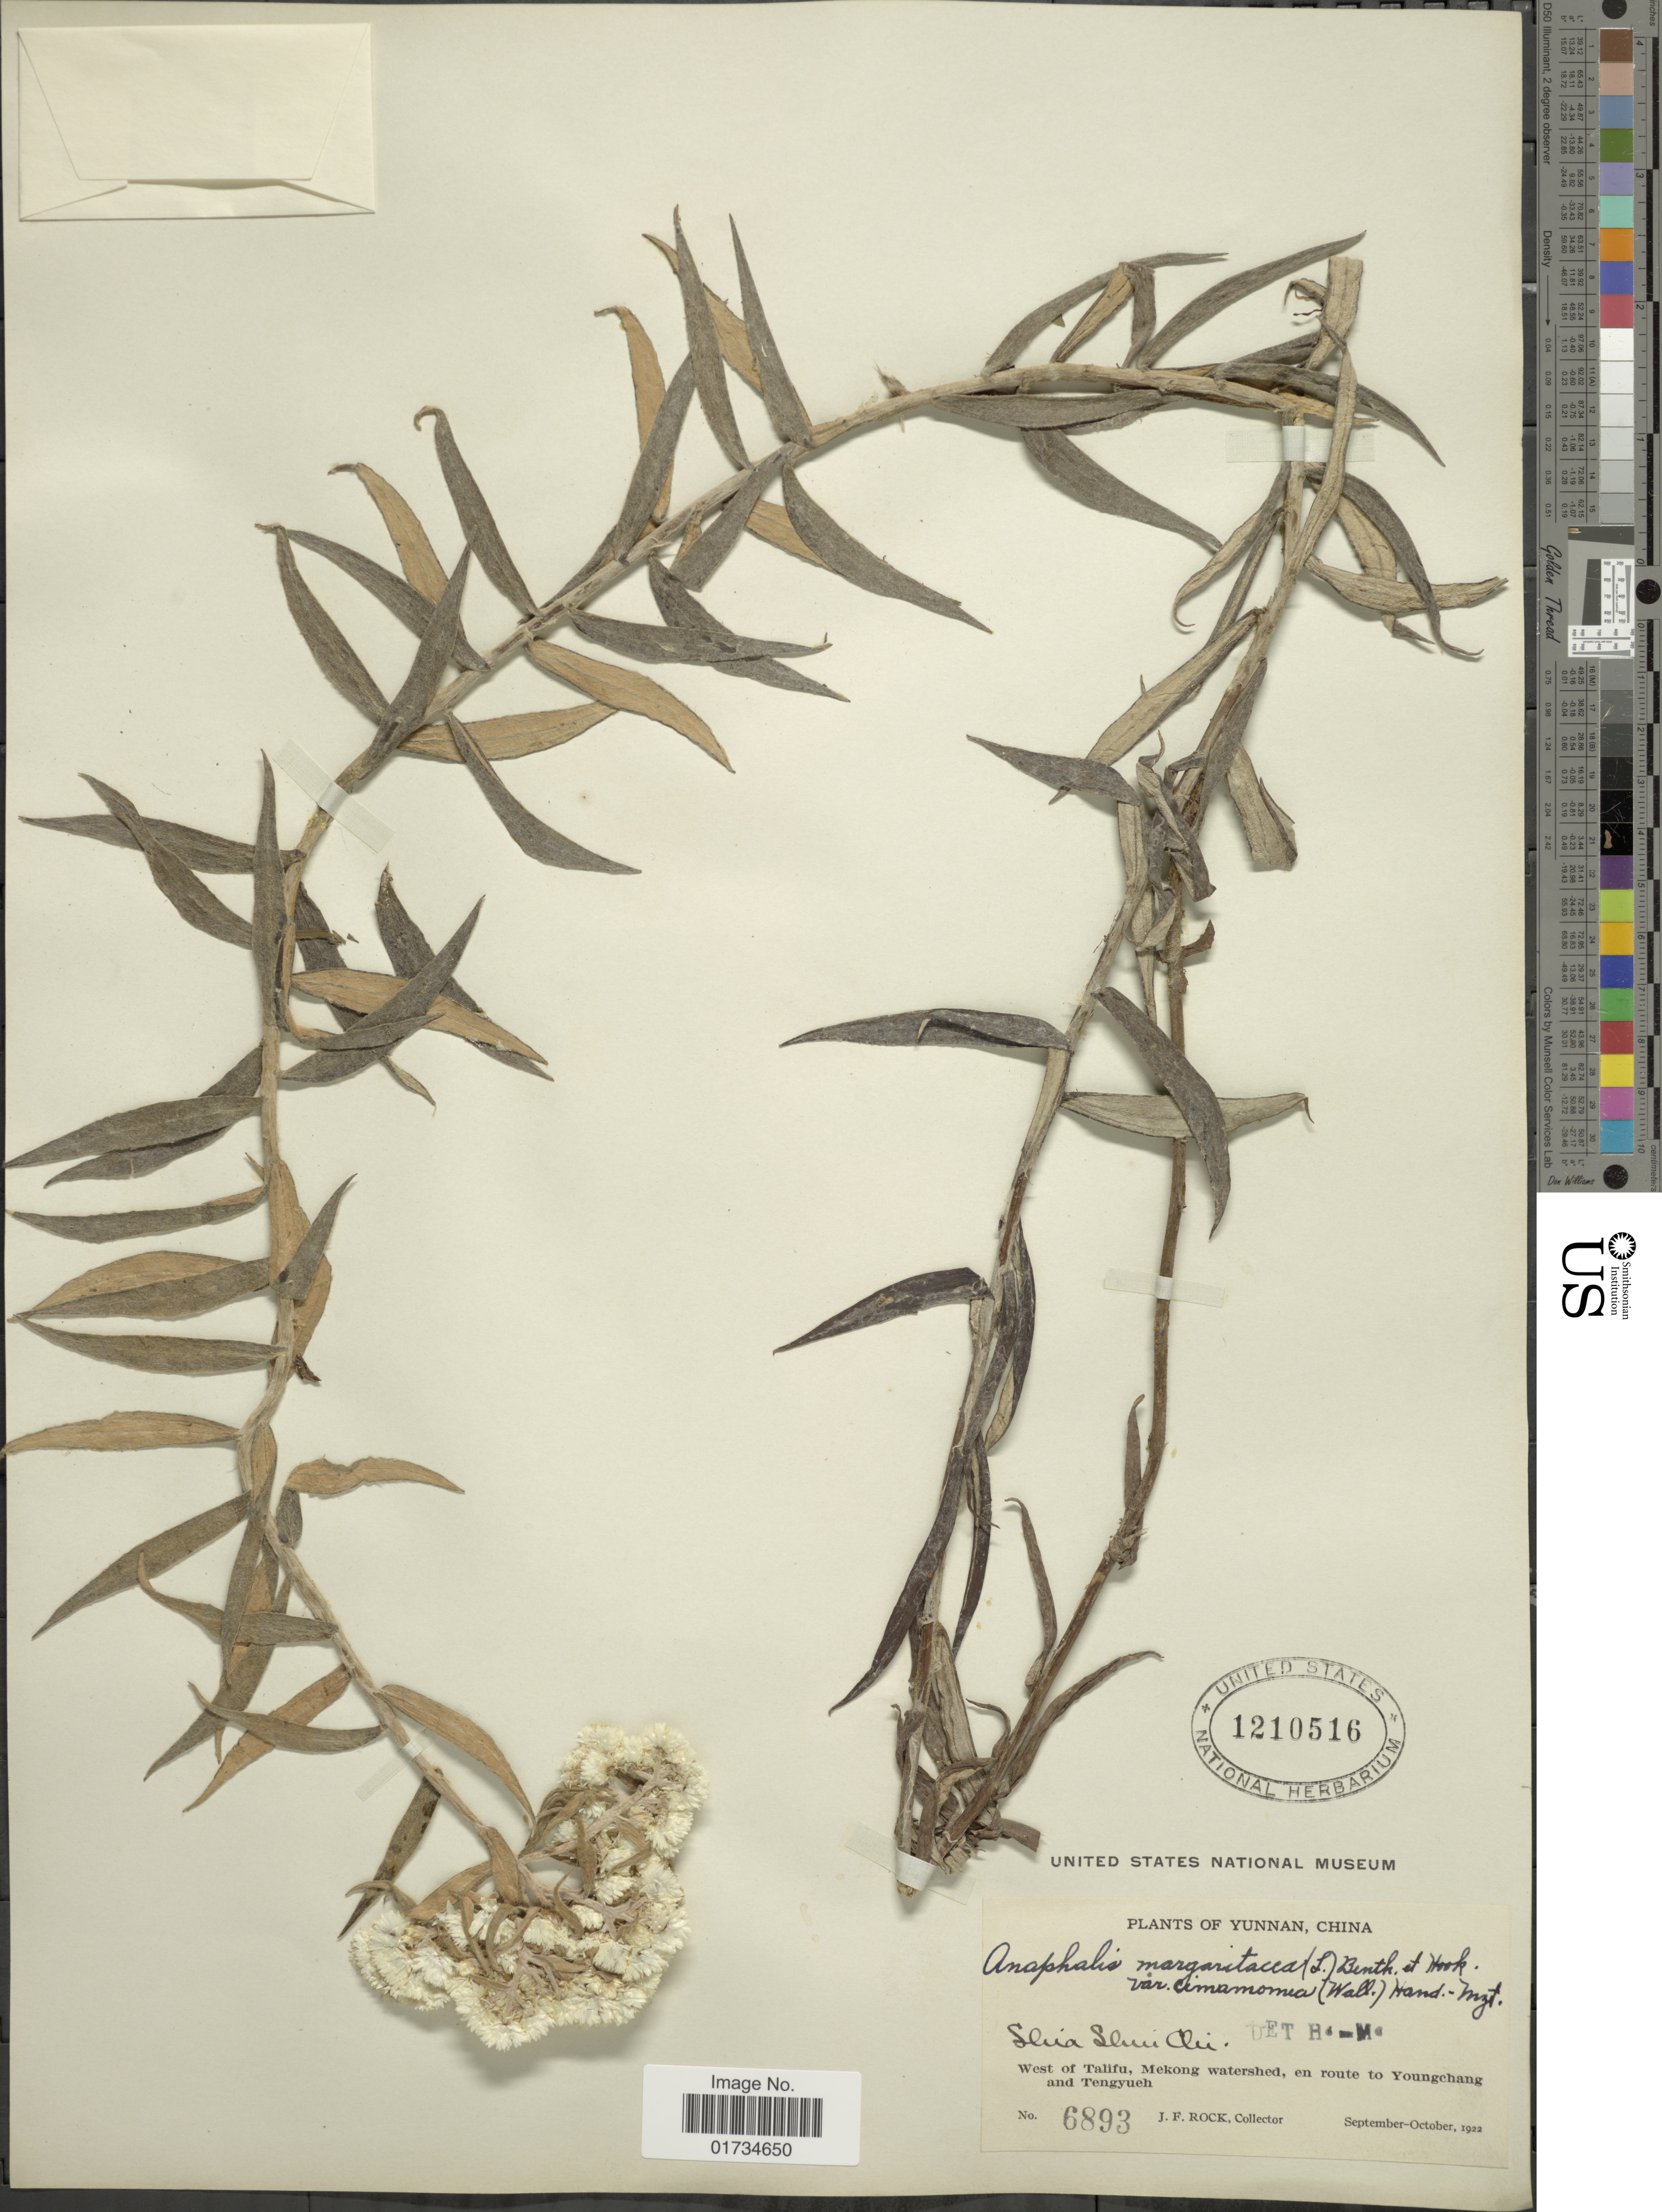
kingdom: Plantae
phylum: Tracheophyta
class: Magnoliopsida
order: Asterales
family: Asteraceae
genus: Anaphalis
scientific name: Anaphalis margaritacea var. cinnamomea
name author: (DC.) Herder & Maxim.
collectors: J. Rock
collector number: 6893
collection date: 1922-09/1922-10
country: China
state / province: Yunnan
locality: Yunnan, China. West of Talifu, Mekong watershed, en route to Youngchang and Tengyueh. Shia Shiu Chi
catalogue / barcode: US 1210516